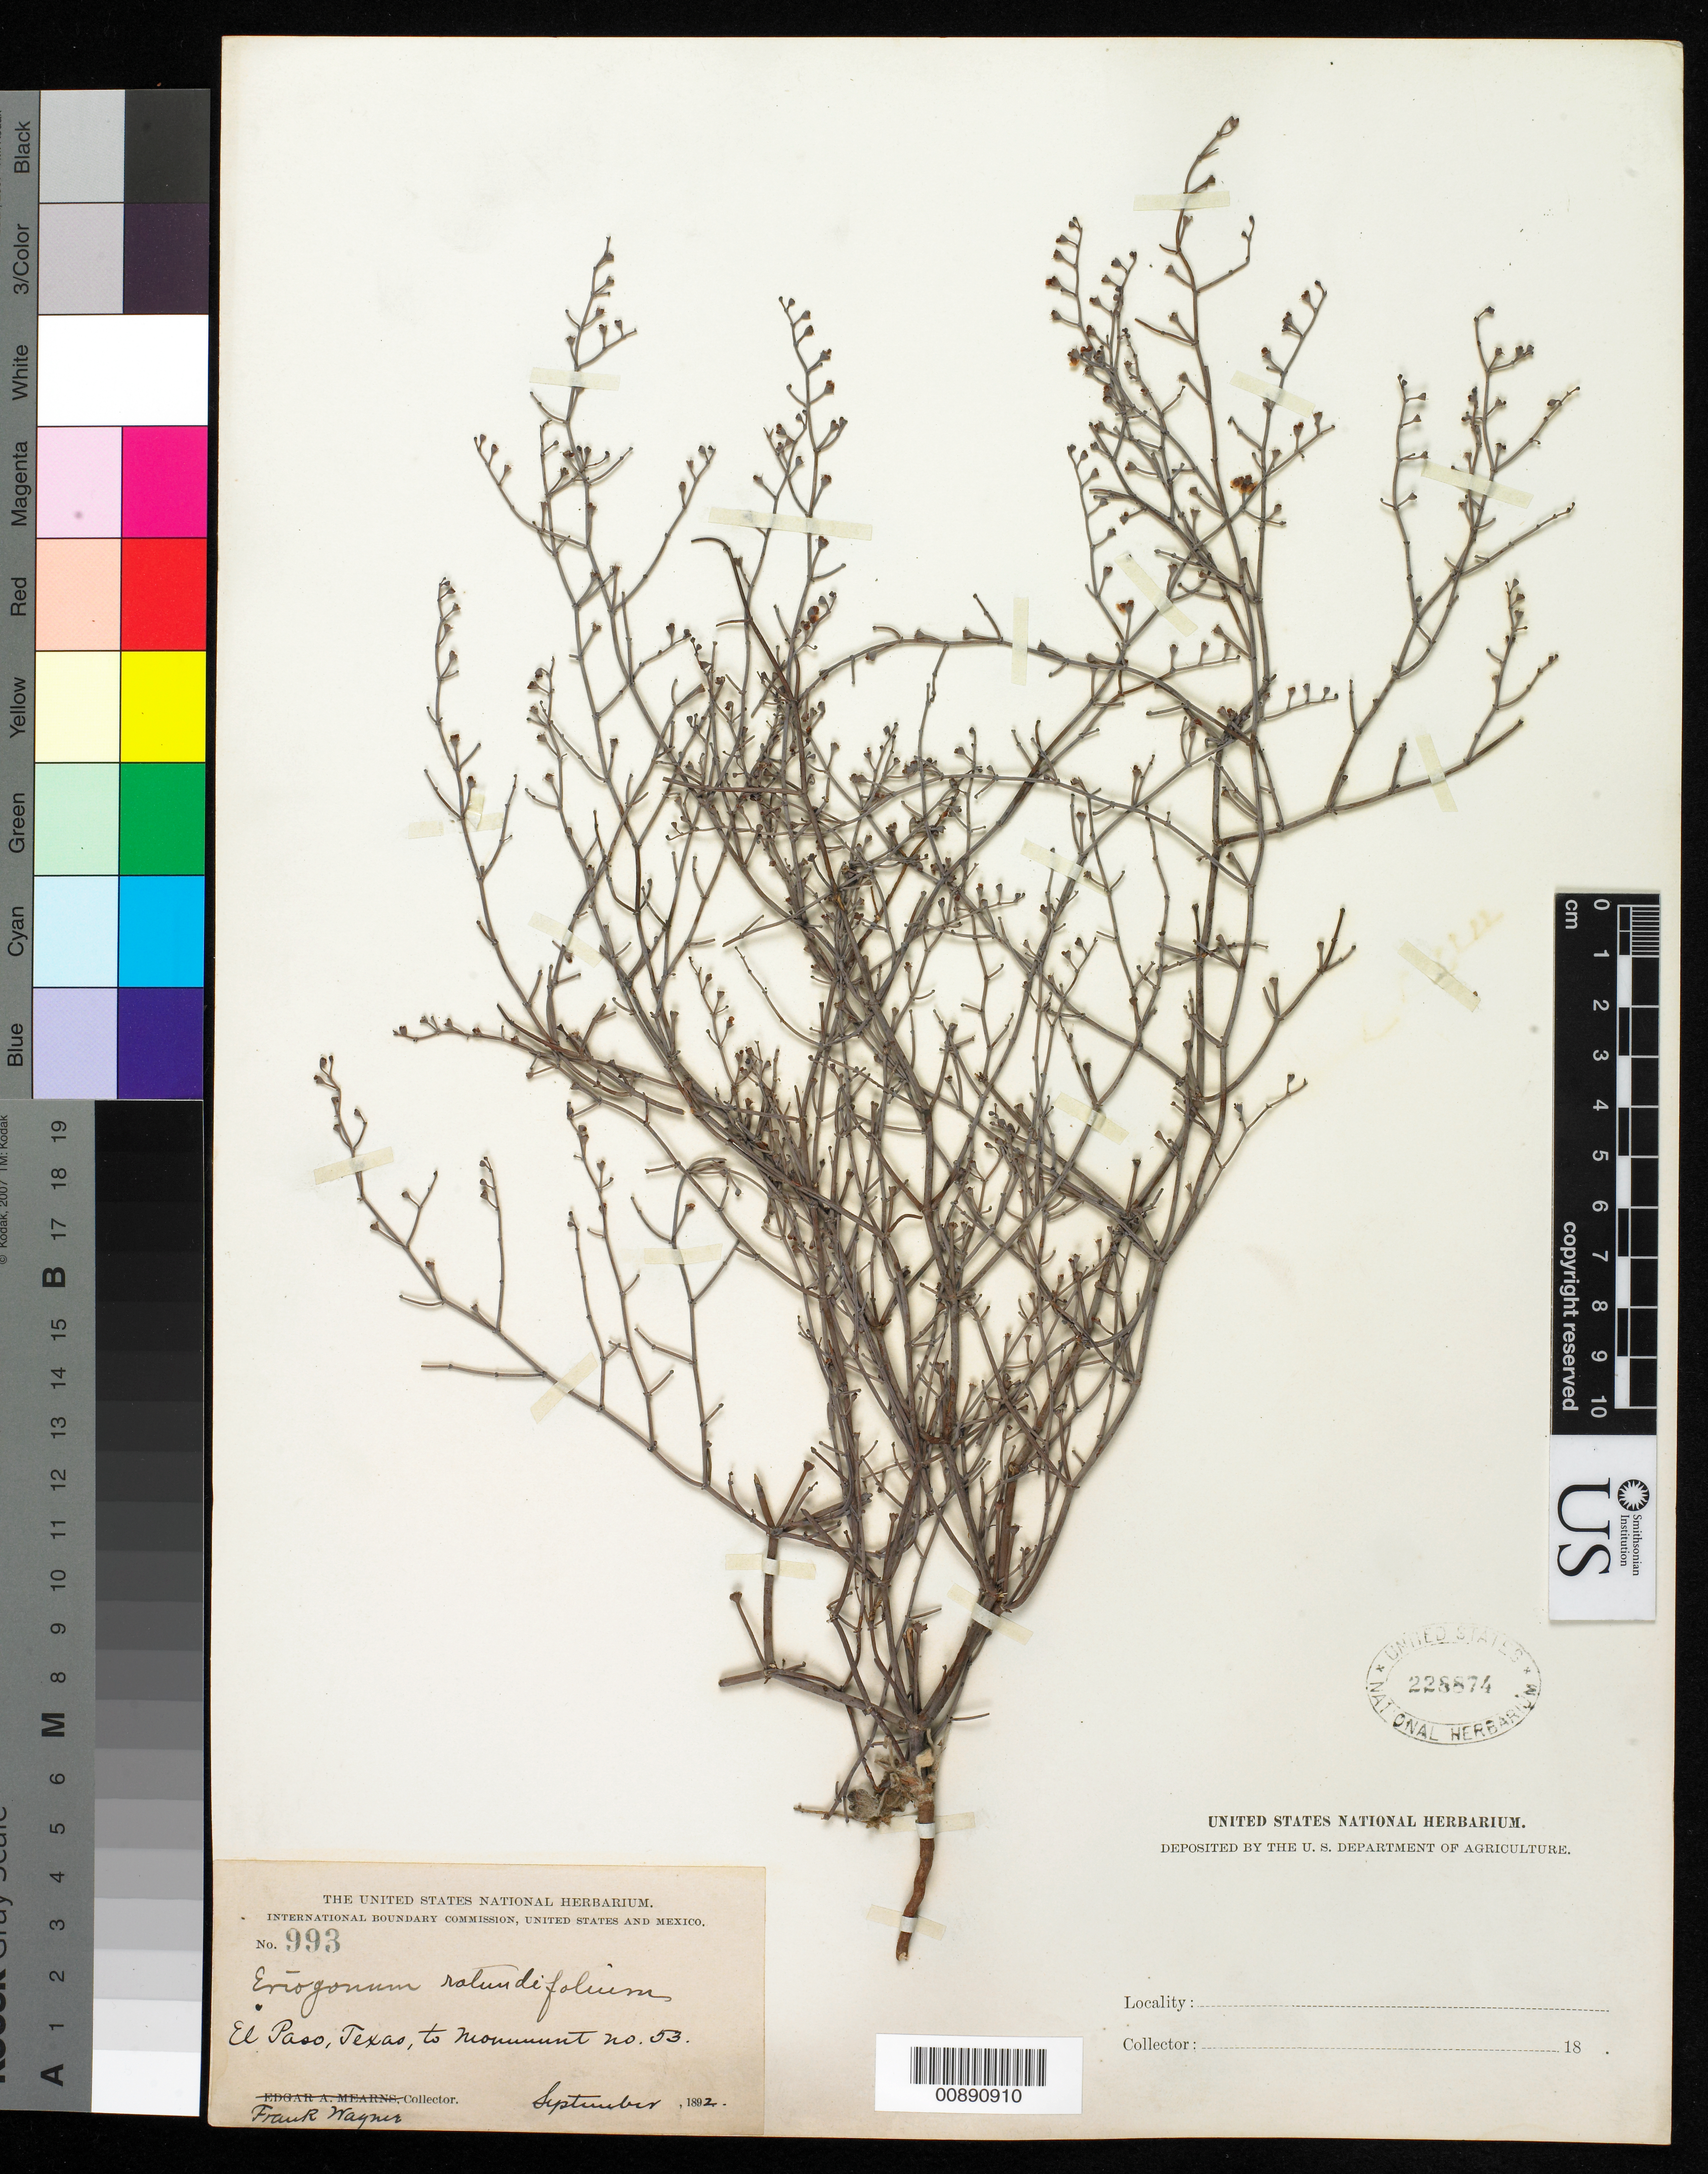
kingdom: Plantae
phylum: Tracheophyta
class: Magnoliopsida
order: Caryophyllales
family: Polygonaceae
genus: Eriogonum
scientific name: Eriogonum rotundifolium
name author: Benth.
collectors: F. Wagner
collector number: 993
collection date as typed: Sep 1892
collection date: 1892-09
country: United States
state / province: Texas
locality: El Paso, Texas, to Monument no. 53.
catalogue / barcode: US 228874